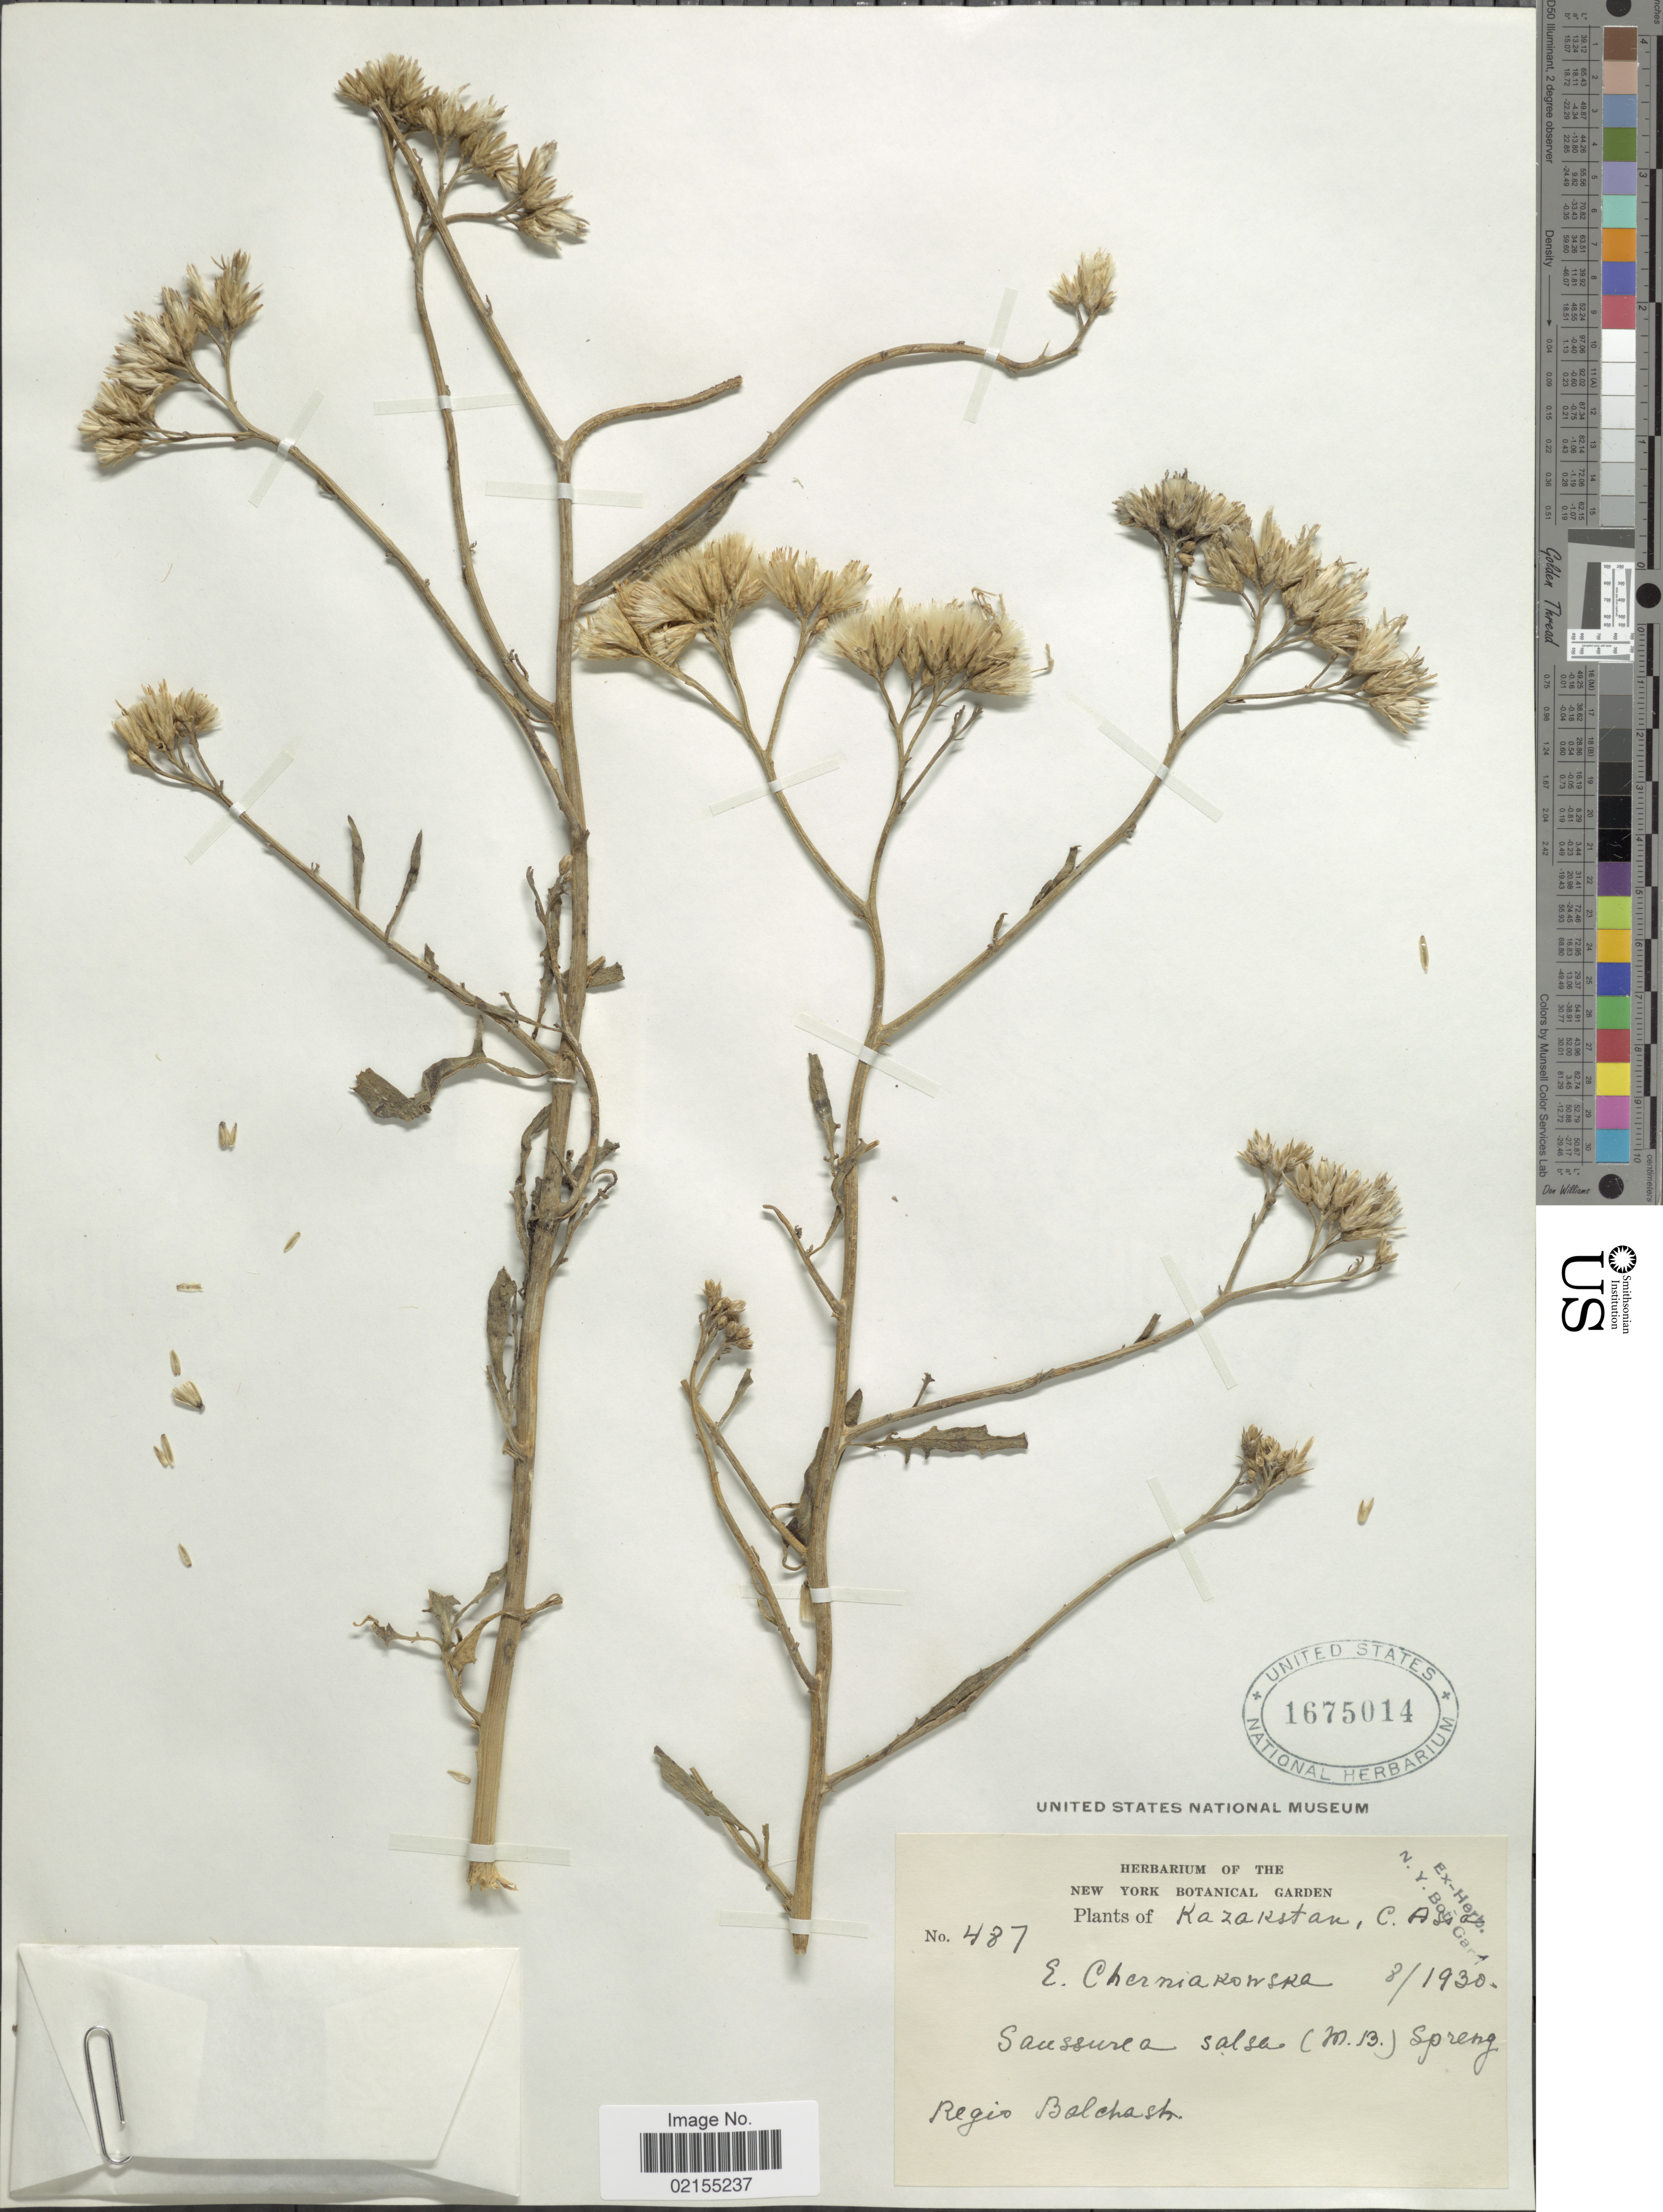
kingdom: Plantae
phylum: Tracheophyta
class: Magnoliopsida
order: Asterales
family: Asteraceae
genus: Saussurea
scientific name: Saussurea salsa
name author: Spreng.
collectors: E. Cherniakowska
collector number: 487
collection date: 1930-08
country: Kazakhstan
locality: Kazakstan, C. Asia, Regio Balchastr.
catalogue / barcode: US 1675014